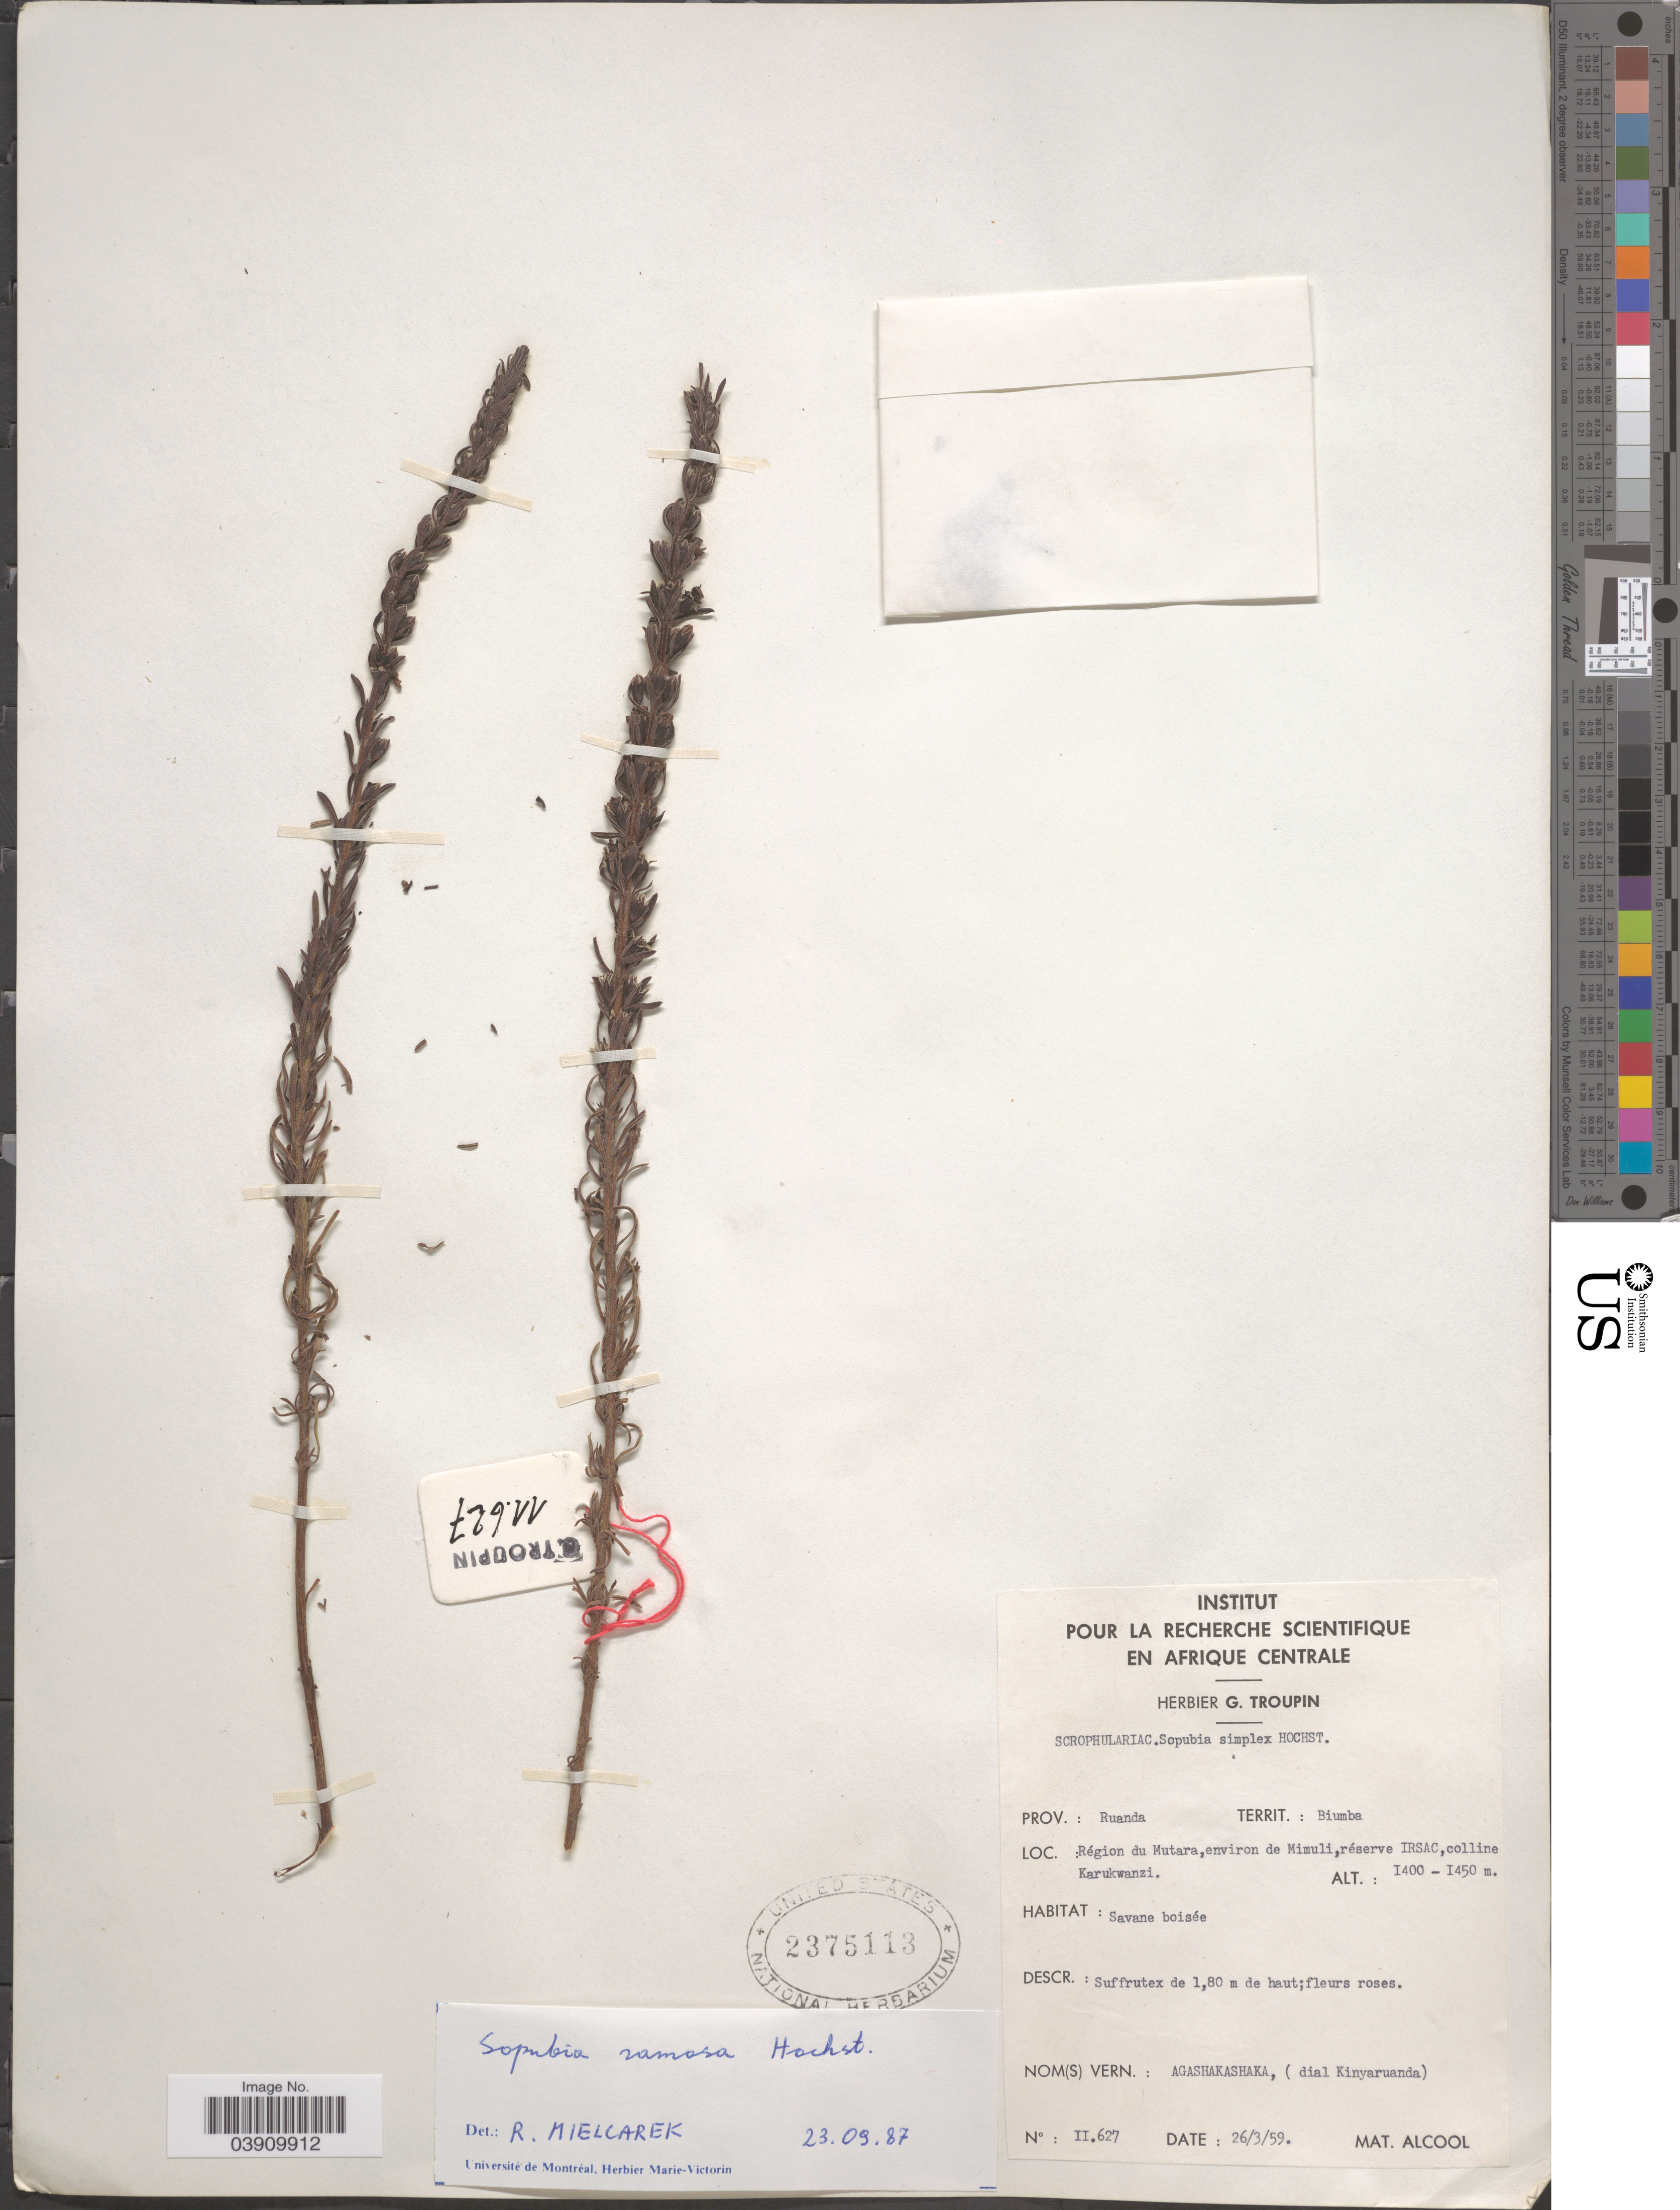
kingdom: Plantae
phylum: Tracheophyta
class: Magnoliopsida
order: Lamiales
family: Orobanchaceae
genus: Sopubia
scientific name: Sopubia ramosa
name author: (Hochst.) Hochst.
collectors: ex herb. G. Troupin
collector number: II.627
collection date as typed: Transcribed d/m/y: 26/3/59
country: Rwanda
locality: Prov.: Ruanda. Territ.: Biumba. Région du Mutara, environ de Mimuli, réserva IRSAC, colline Karukwanzi.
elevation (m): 1400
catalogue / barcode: US 2375113